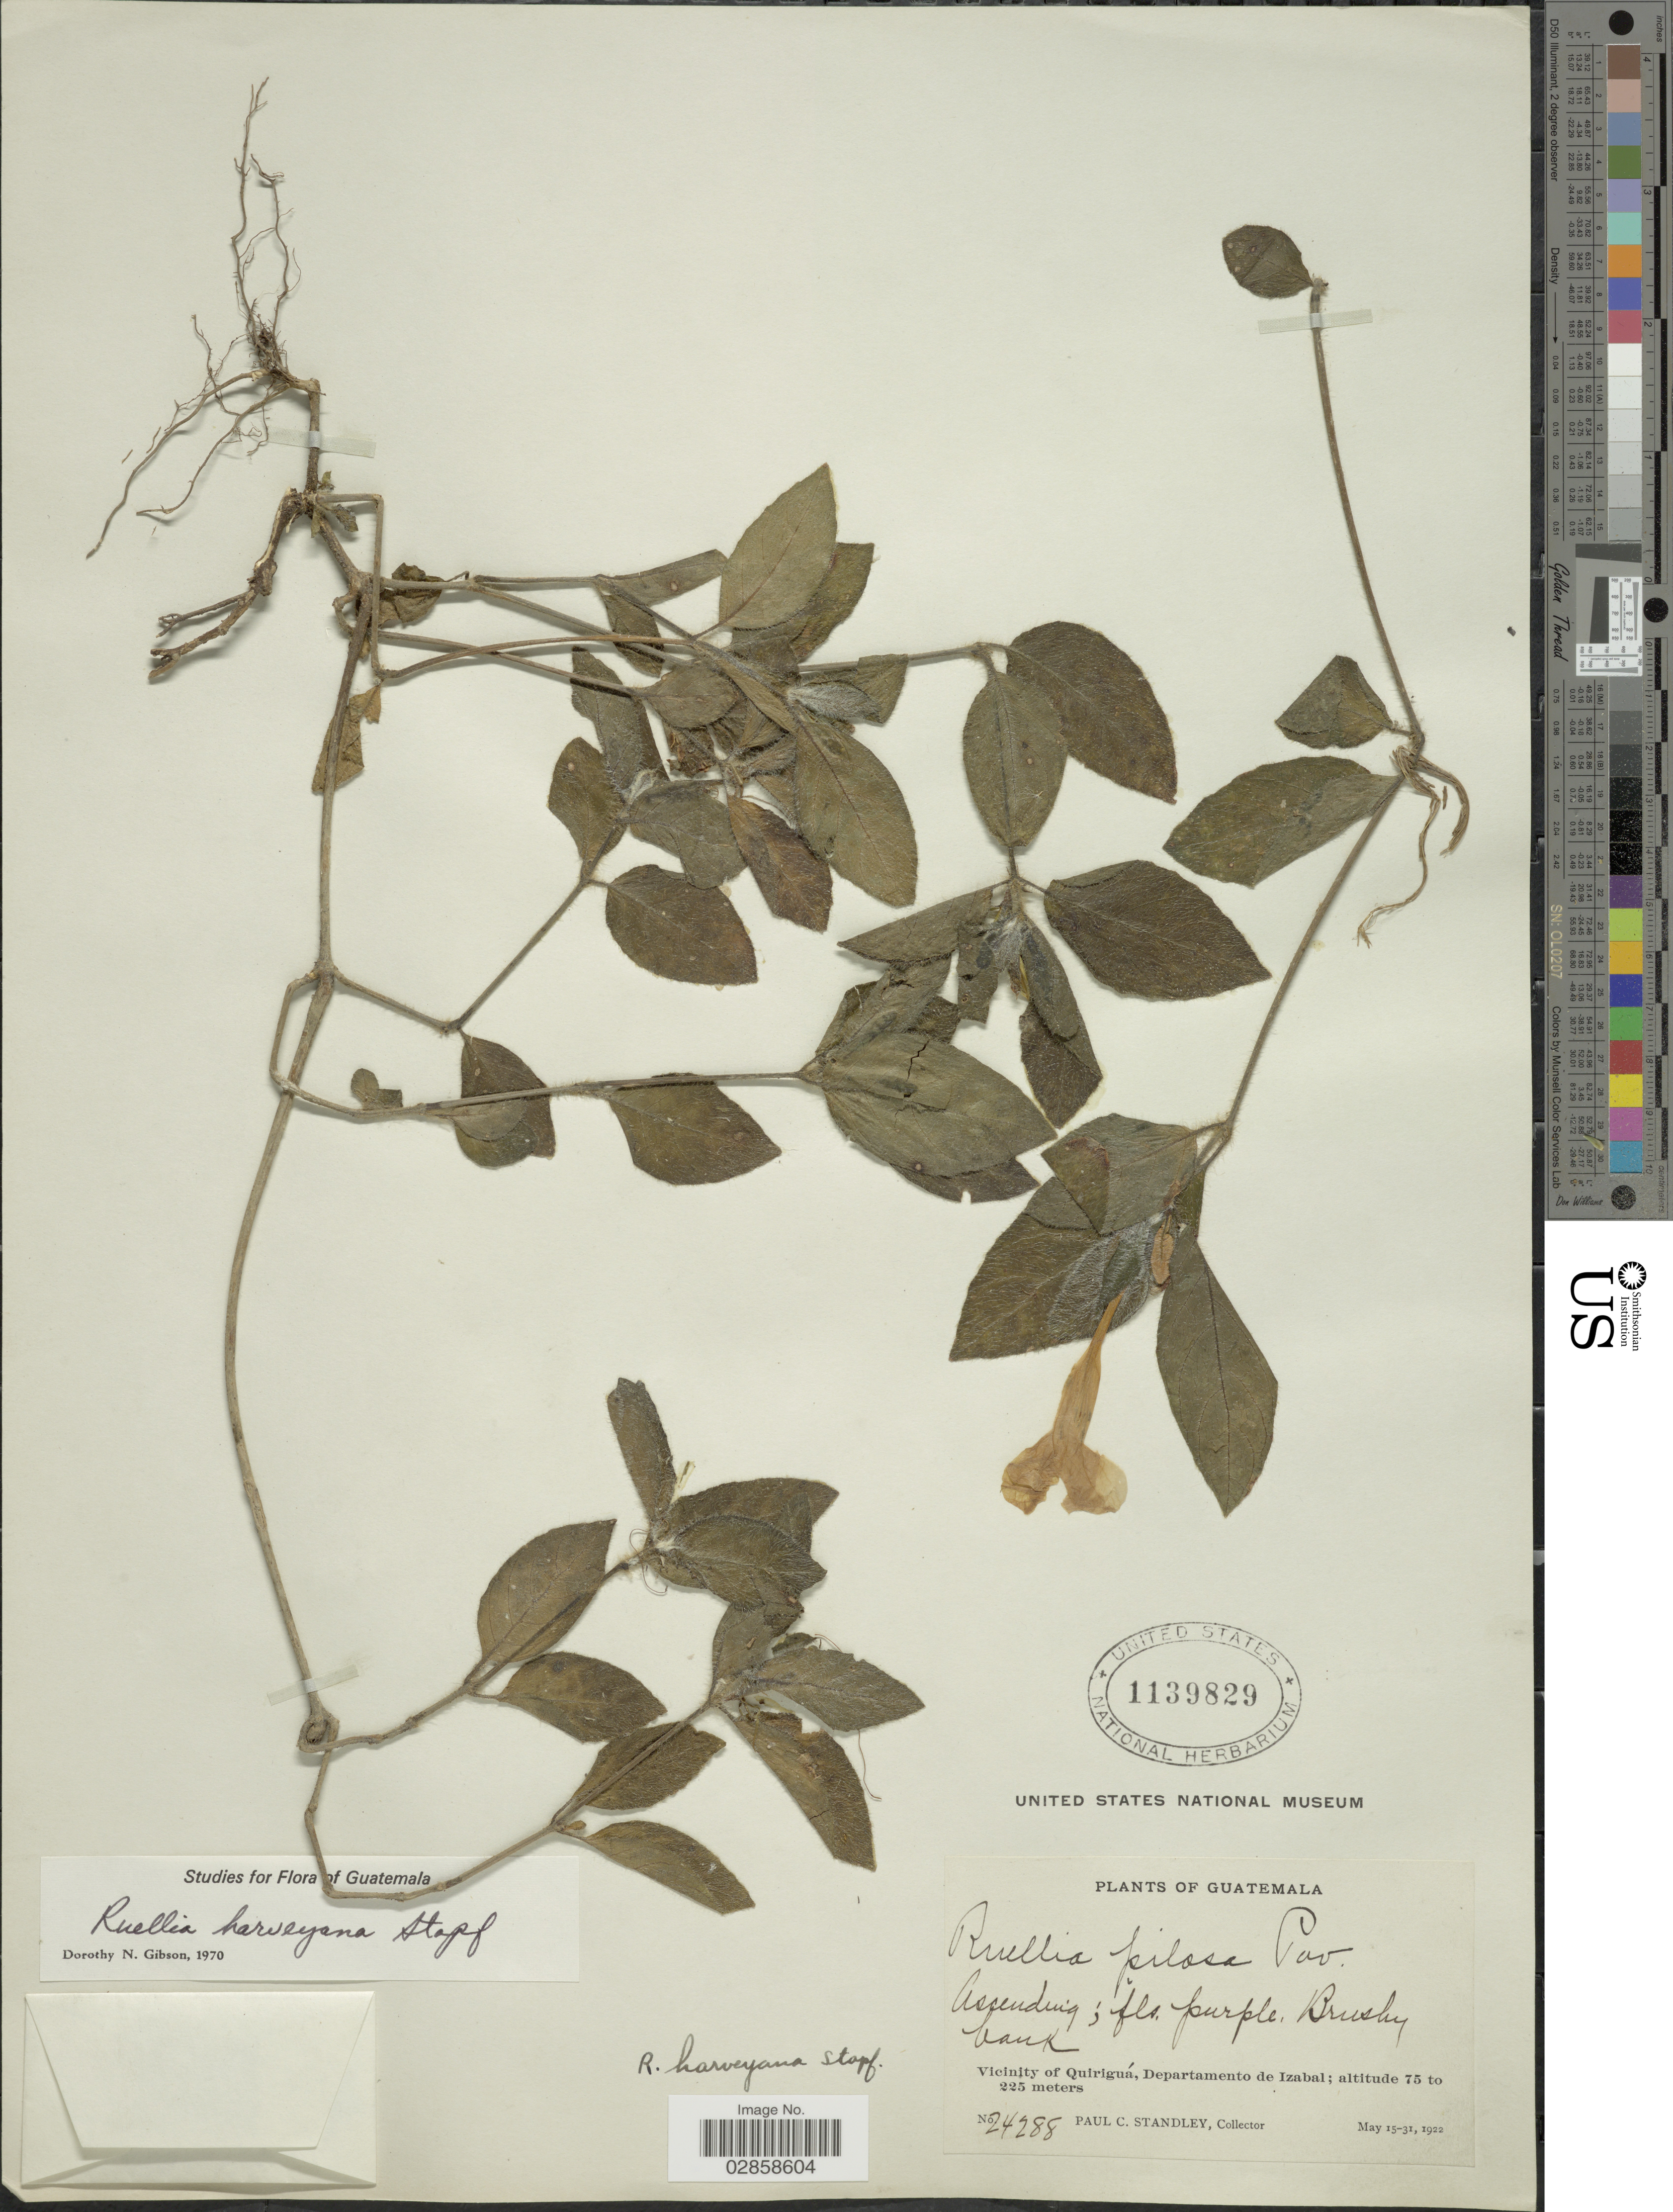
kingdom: Plantae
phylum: Tracheophyta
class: Magnoliopsida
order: Lamiales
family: Acanthaceae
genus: Ruellia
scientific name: Ruellia harveyana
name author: Stapf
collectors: P. C. Standley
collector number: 24288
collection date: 1922-05-15/1922-05-31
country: Guatemala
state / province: Izabal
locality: Vicinity of Quiriguá, Departamento de Izabal.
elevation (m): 75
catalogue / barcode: US 1139829